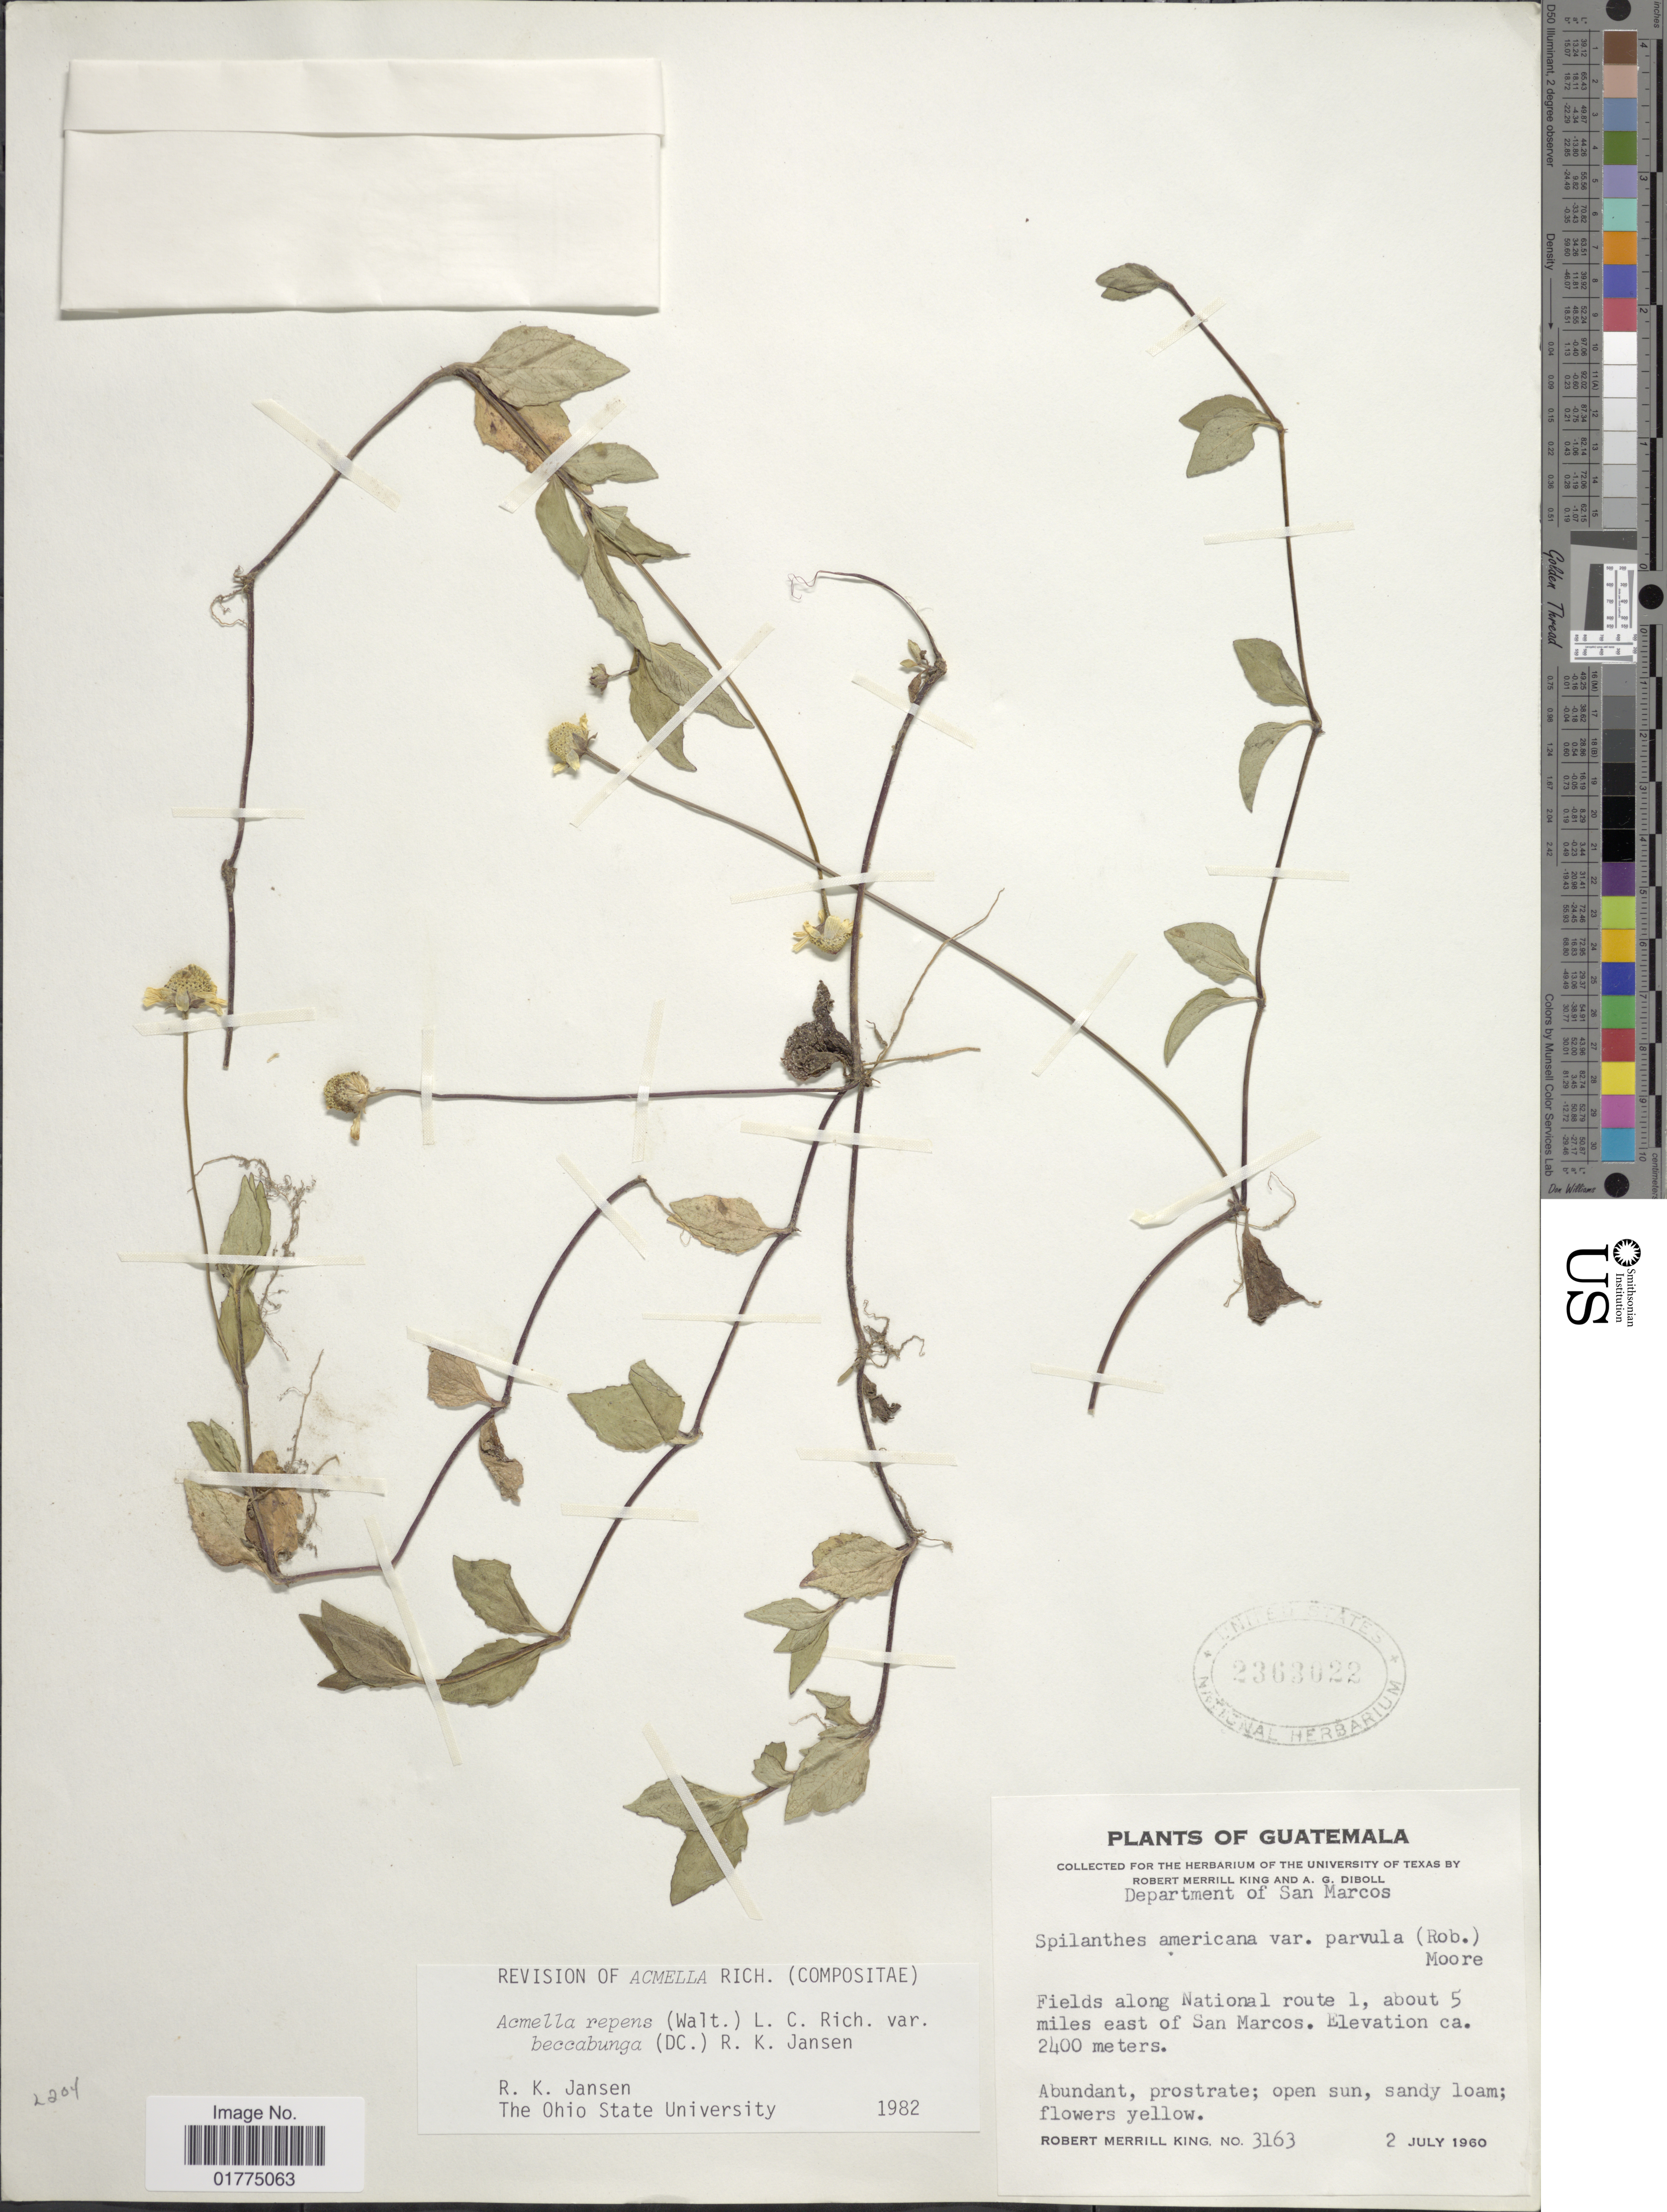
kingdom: Plantae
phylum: Tracheophyta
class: Magnoliopsida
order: Asterales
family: Asteraceae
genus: Acmella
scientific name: Acmella repens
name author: (Walter) Rich.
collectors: R. M. King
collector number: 3163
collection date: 1960-07-02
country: Guatemala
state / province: San Marcos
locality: Guatemala. Department of San Marcos. Fields along National route 1, about 5 miles east of San Marcos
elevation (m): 2400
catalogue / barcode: US 2363022